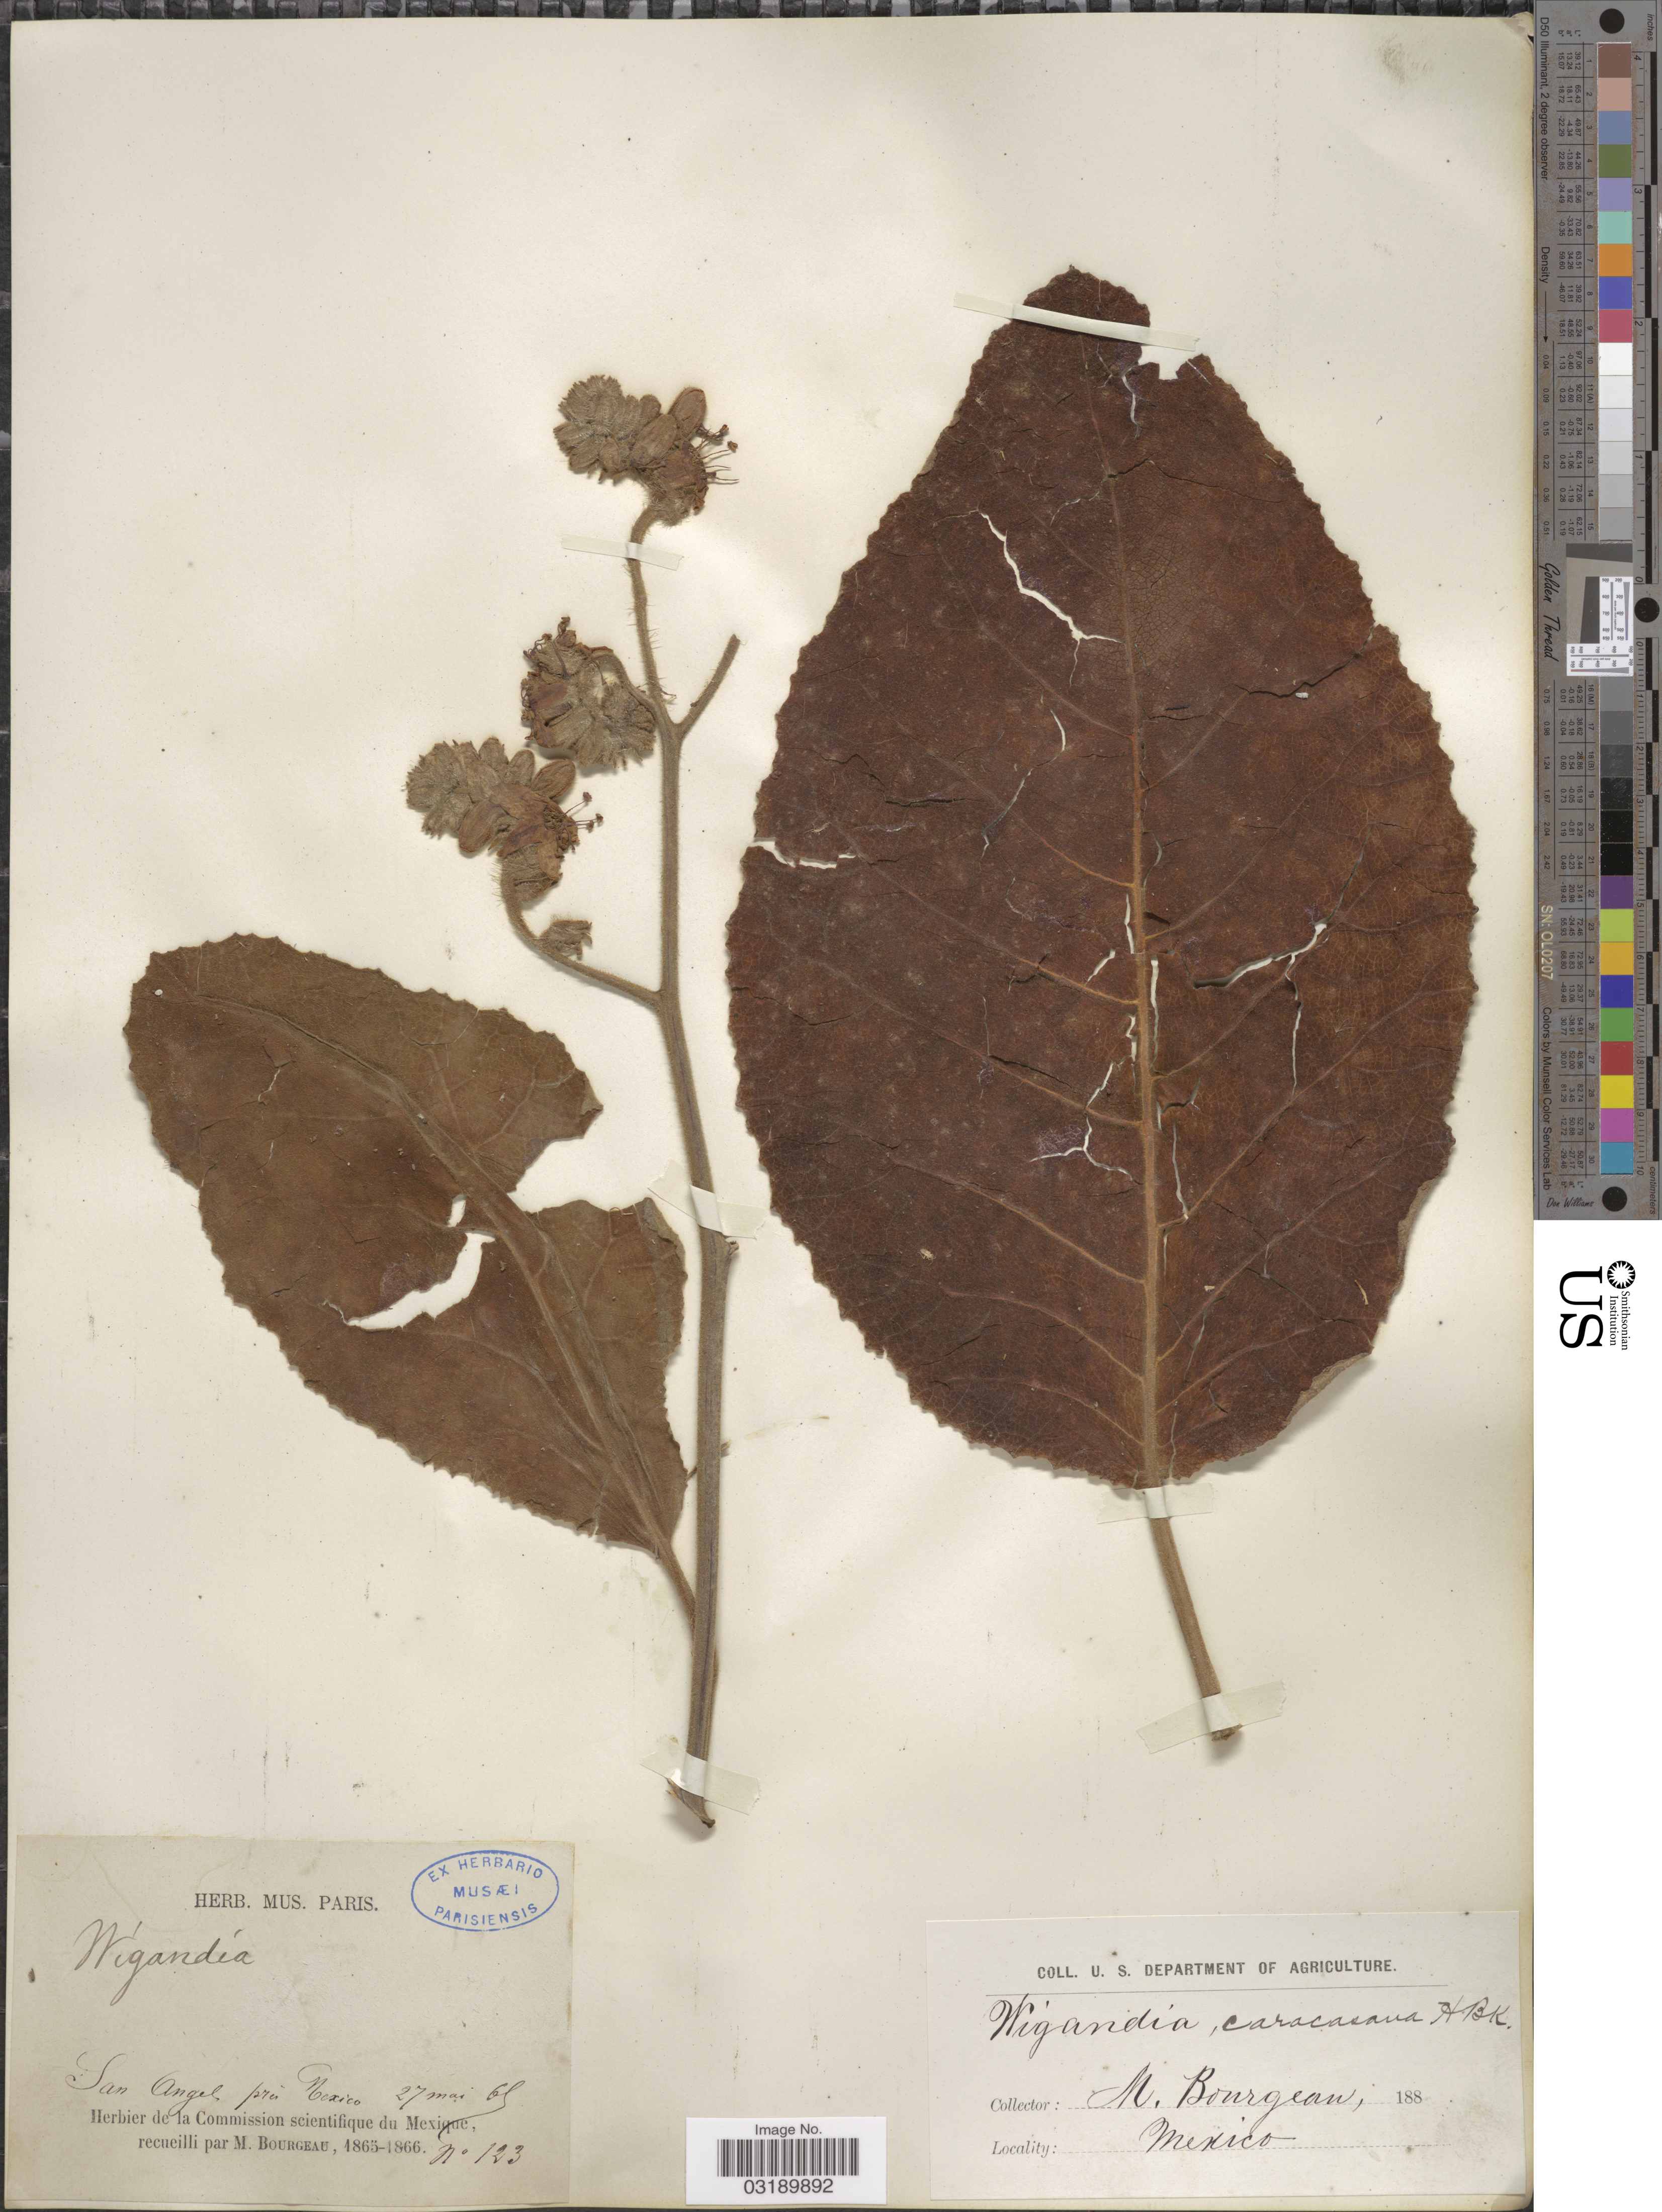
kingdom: Plantae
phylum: Tracheophyta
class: Magnoliopsida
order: Boraginales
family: Namaceae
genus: Wigandia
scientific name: Wigandia caracasana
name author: Kunth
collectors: M. Bourgeau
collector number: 123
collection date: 1865-05-27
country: Mexico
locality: San Angel prés Mexico.